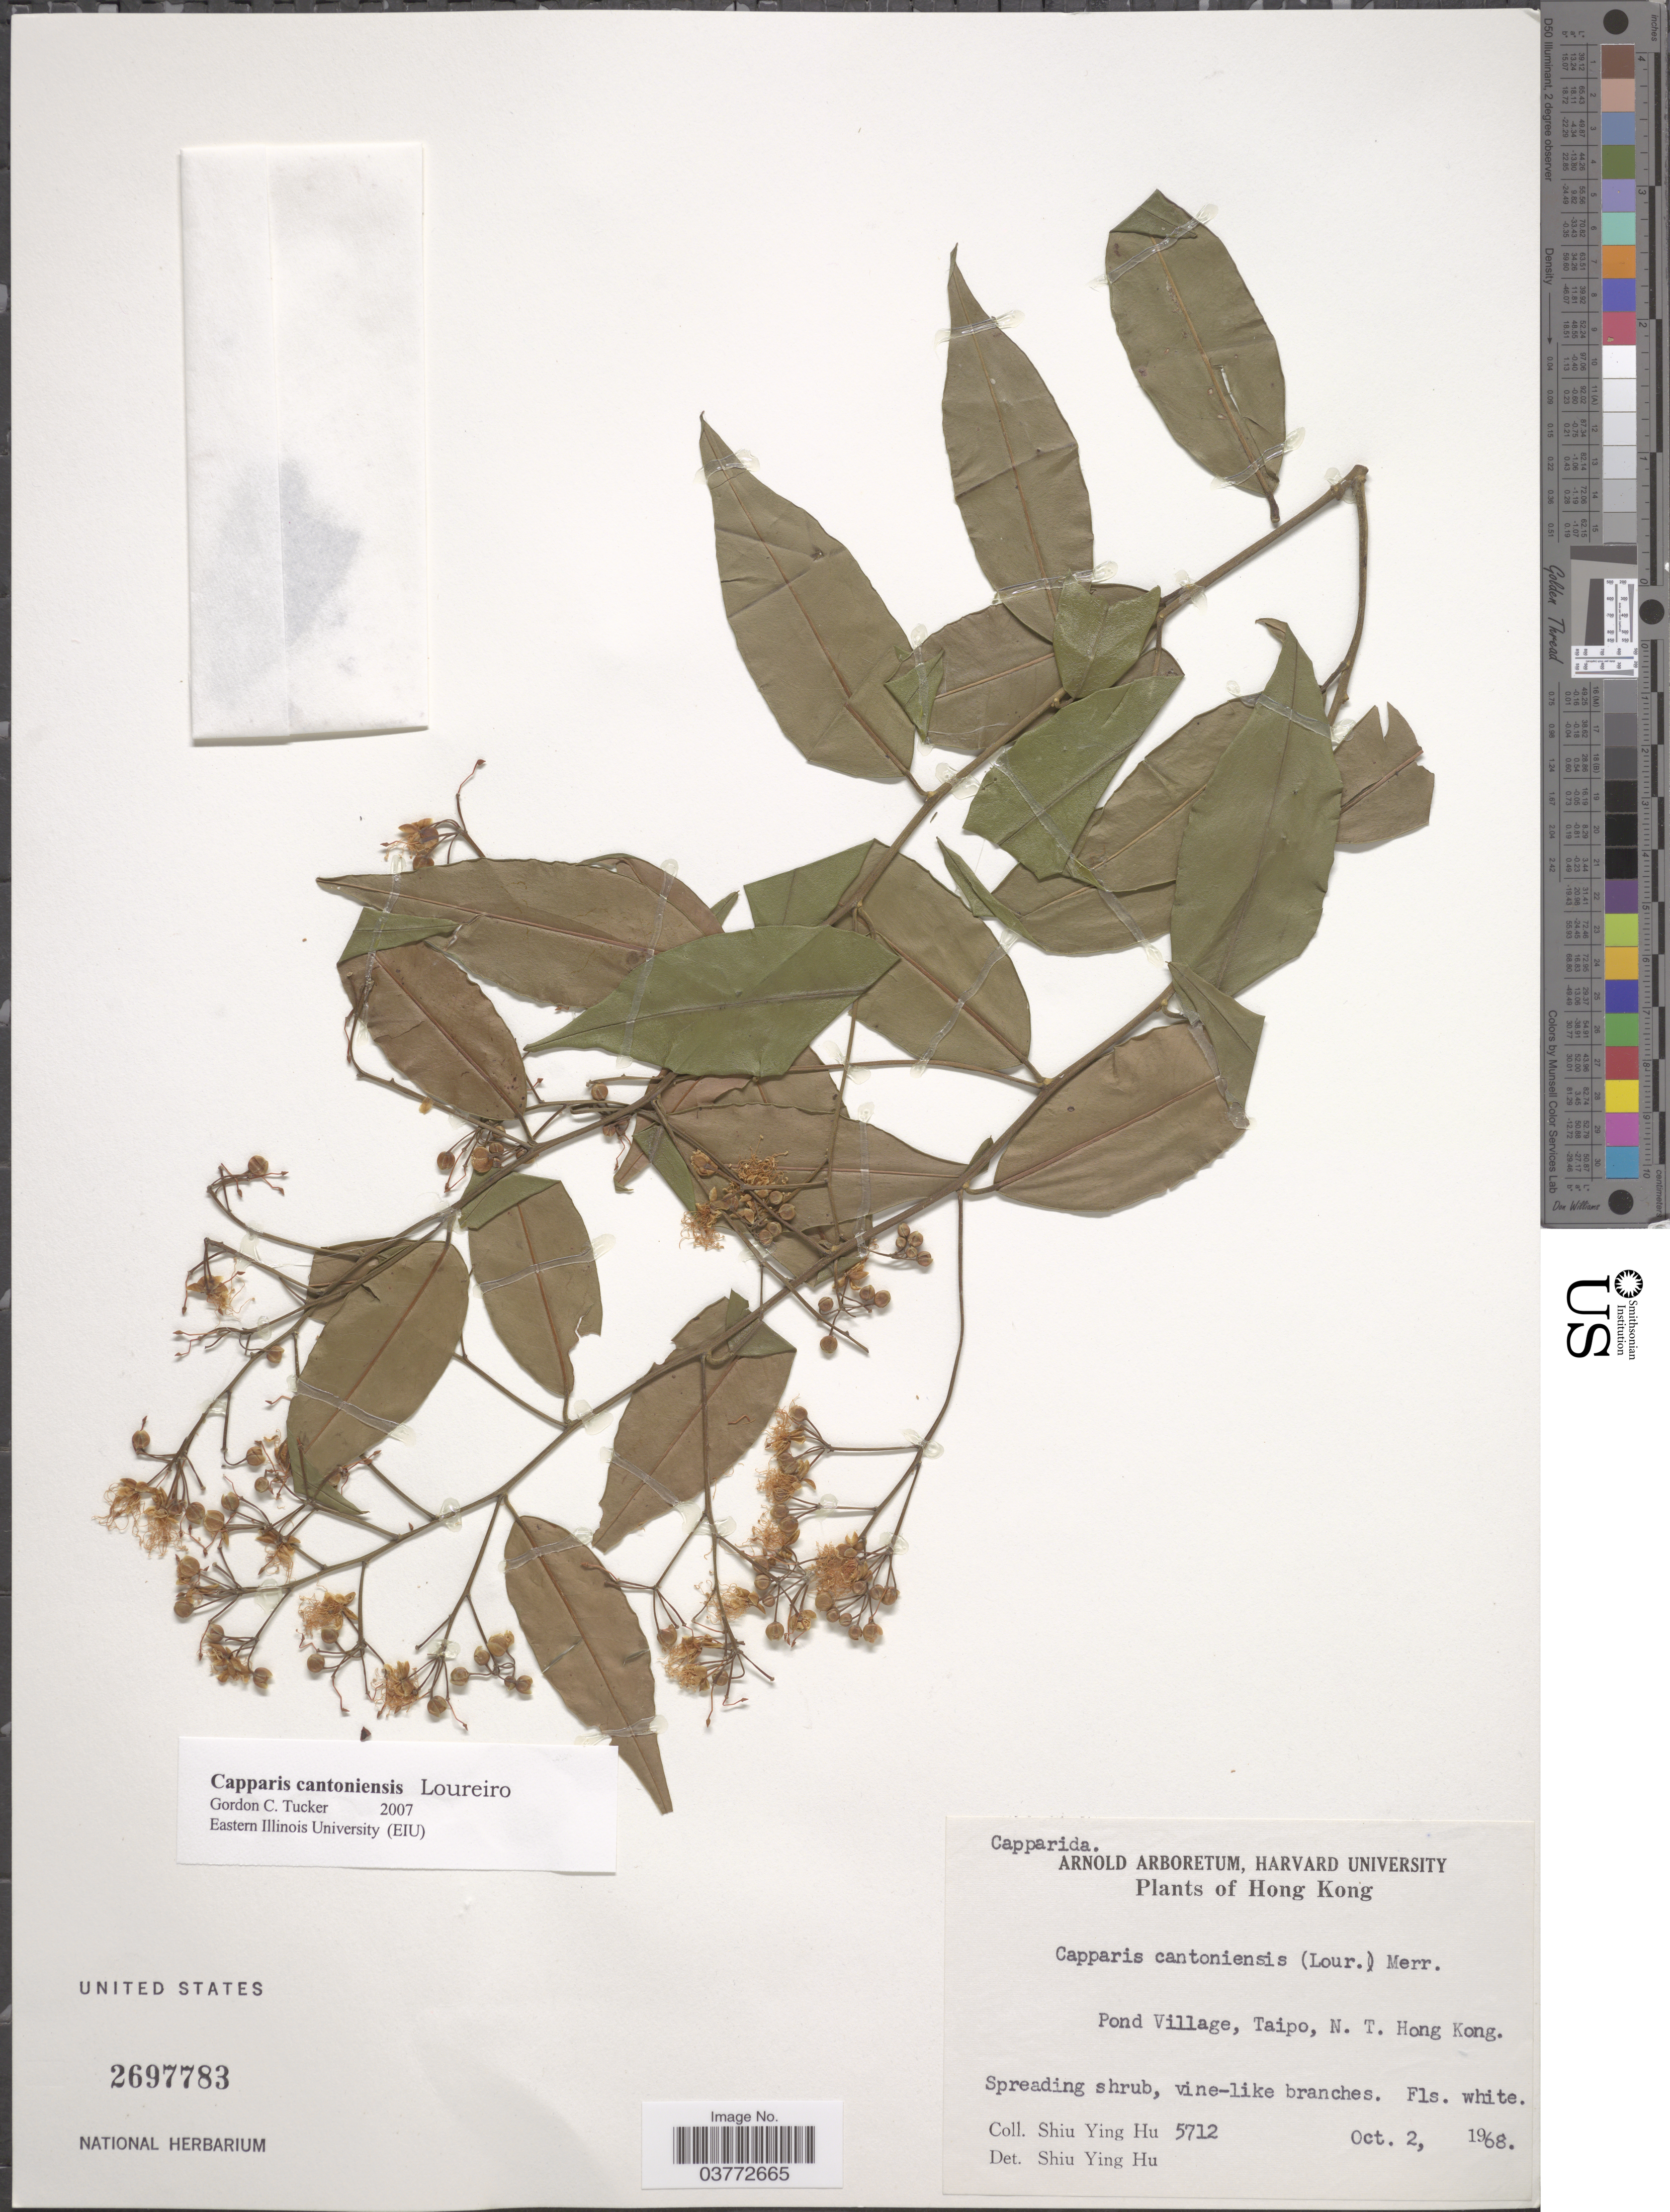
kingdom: Plantae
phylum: Tracheophyta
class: Magnoliopsida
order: Brassicales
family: Capparaceae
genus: Capparis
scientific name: Capparis cantoniensis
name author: Lour.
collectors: S. Y. Hu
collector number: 5712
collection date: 1968-10-02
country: China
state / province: Hong Kong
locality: Pond Village, Taipo, N. T.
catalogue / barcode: US 2697783